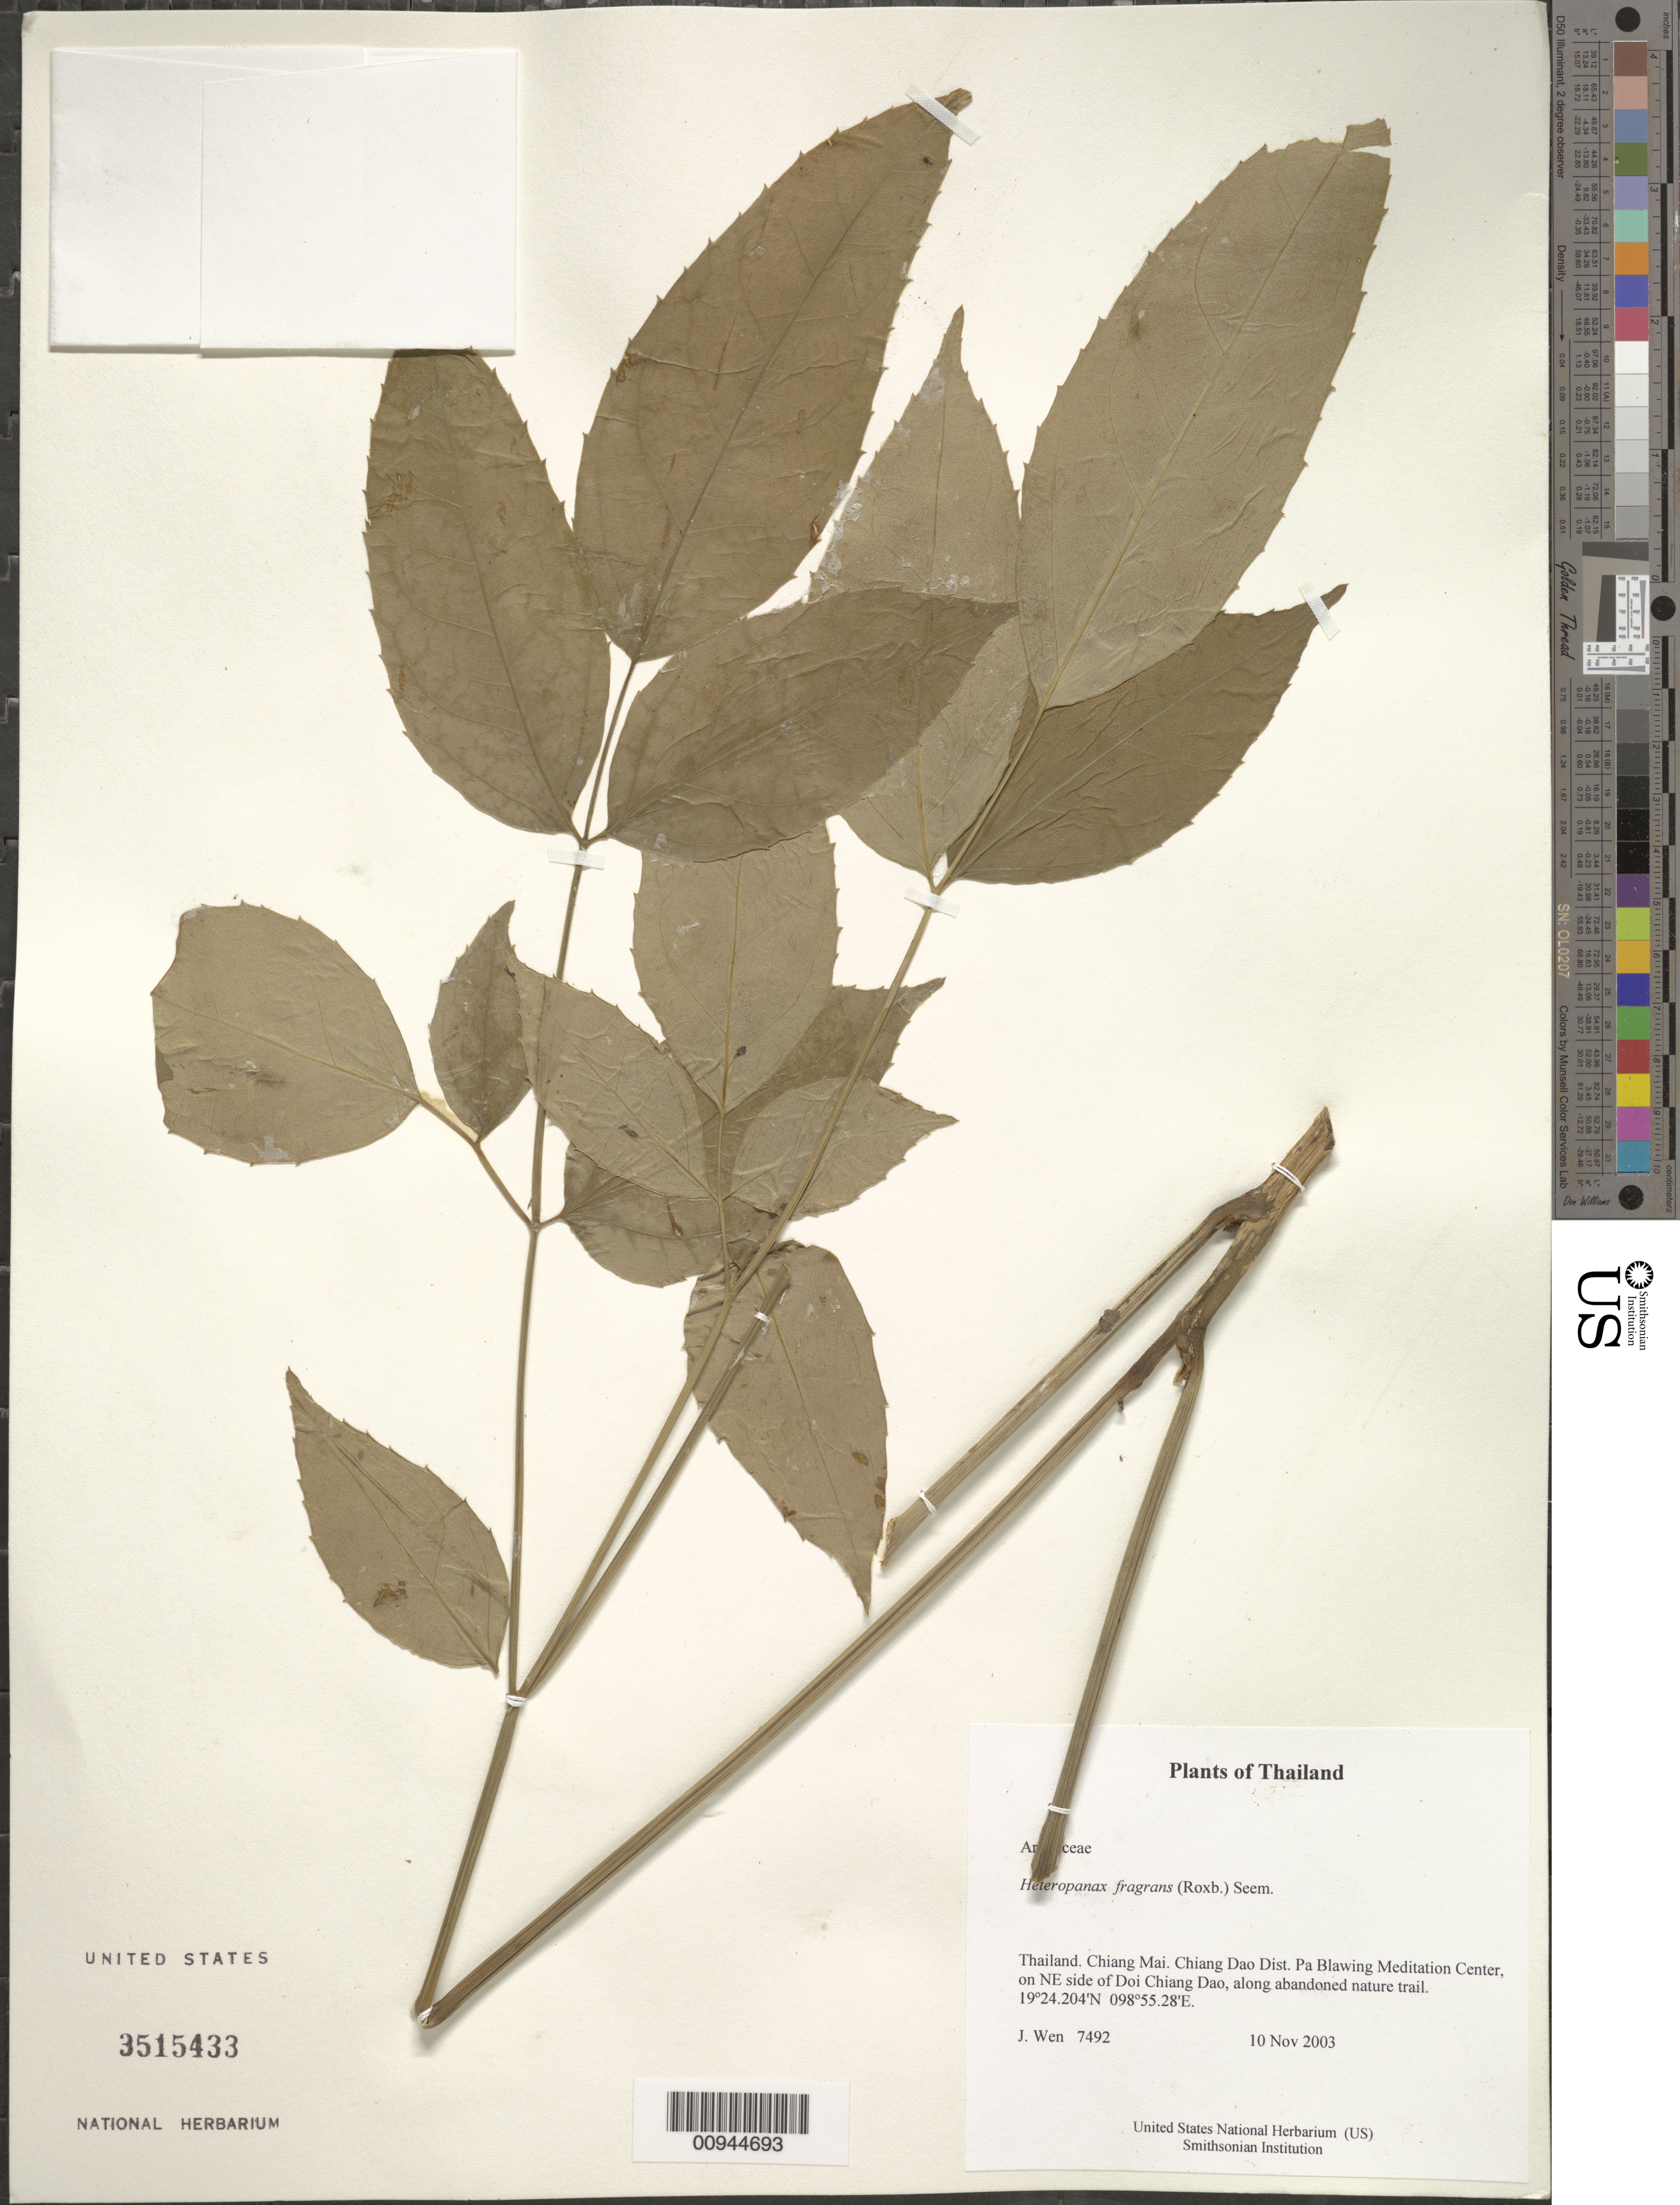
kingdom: Plantae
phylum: Tracheophyta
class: Magnoliopsida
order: Apiales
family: Araliaceae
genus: Heteropanax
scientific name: Heteropanax fragrans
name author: (Roxb.) Seem.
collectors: J. Wen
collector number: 7492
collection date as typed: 10 Nov 2003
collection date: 2003-11-10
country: Thailand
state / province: Chiang Mai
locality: Chiang Dao Dist. Pa Blawing Meditation Center, on NE side of Doi Chiang Dao, along abandoned nature trail.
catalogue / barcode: US 3515433